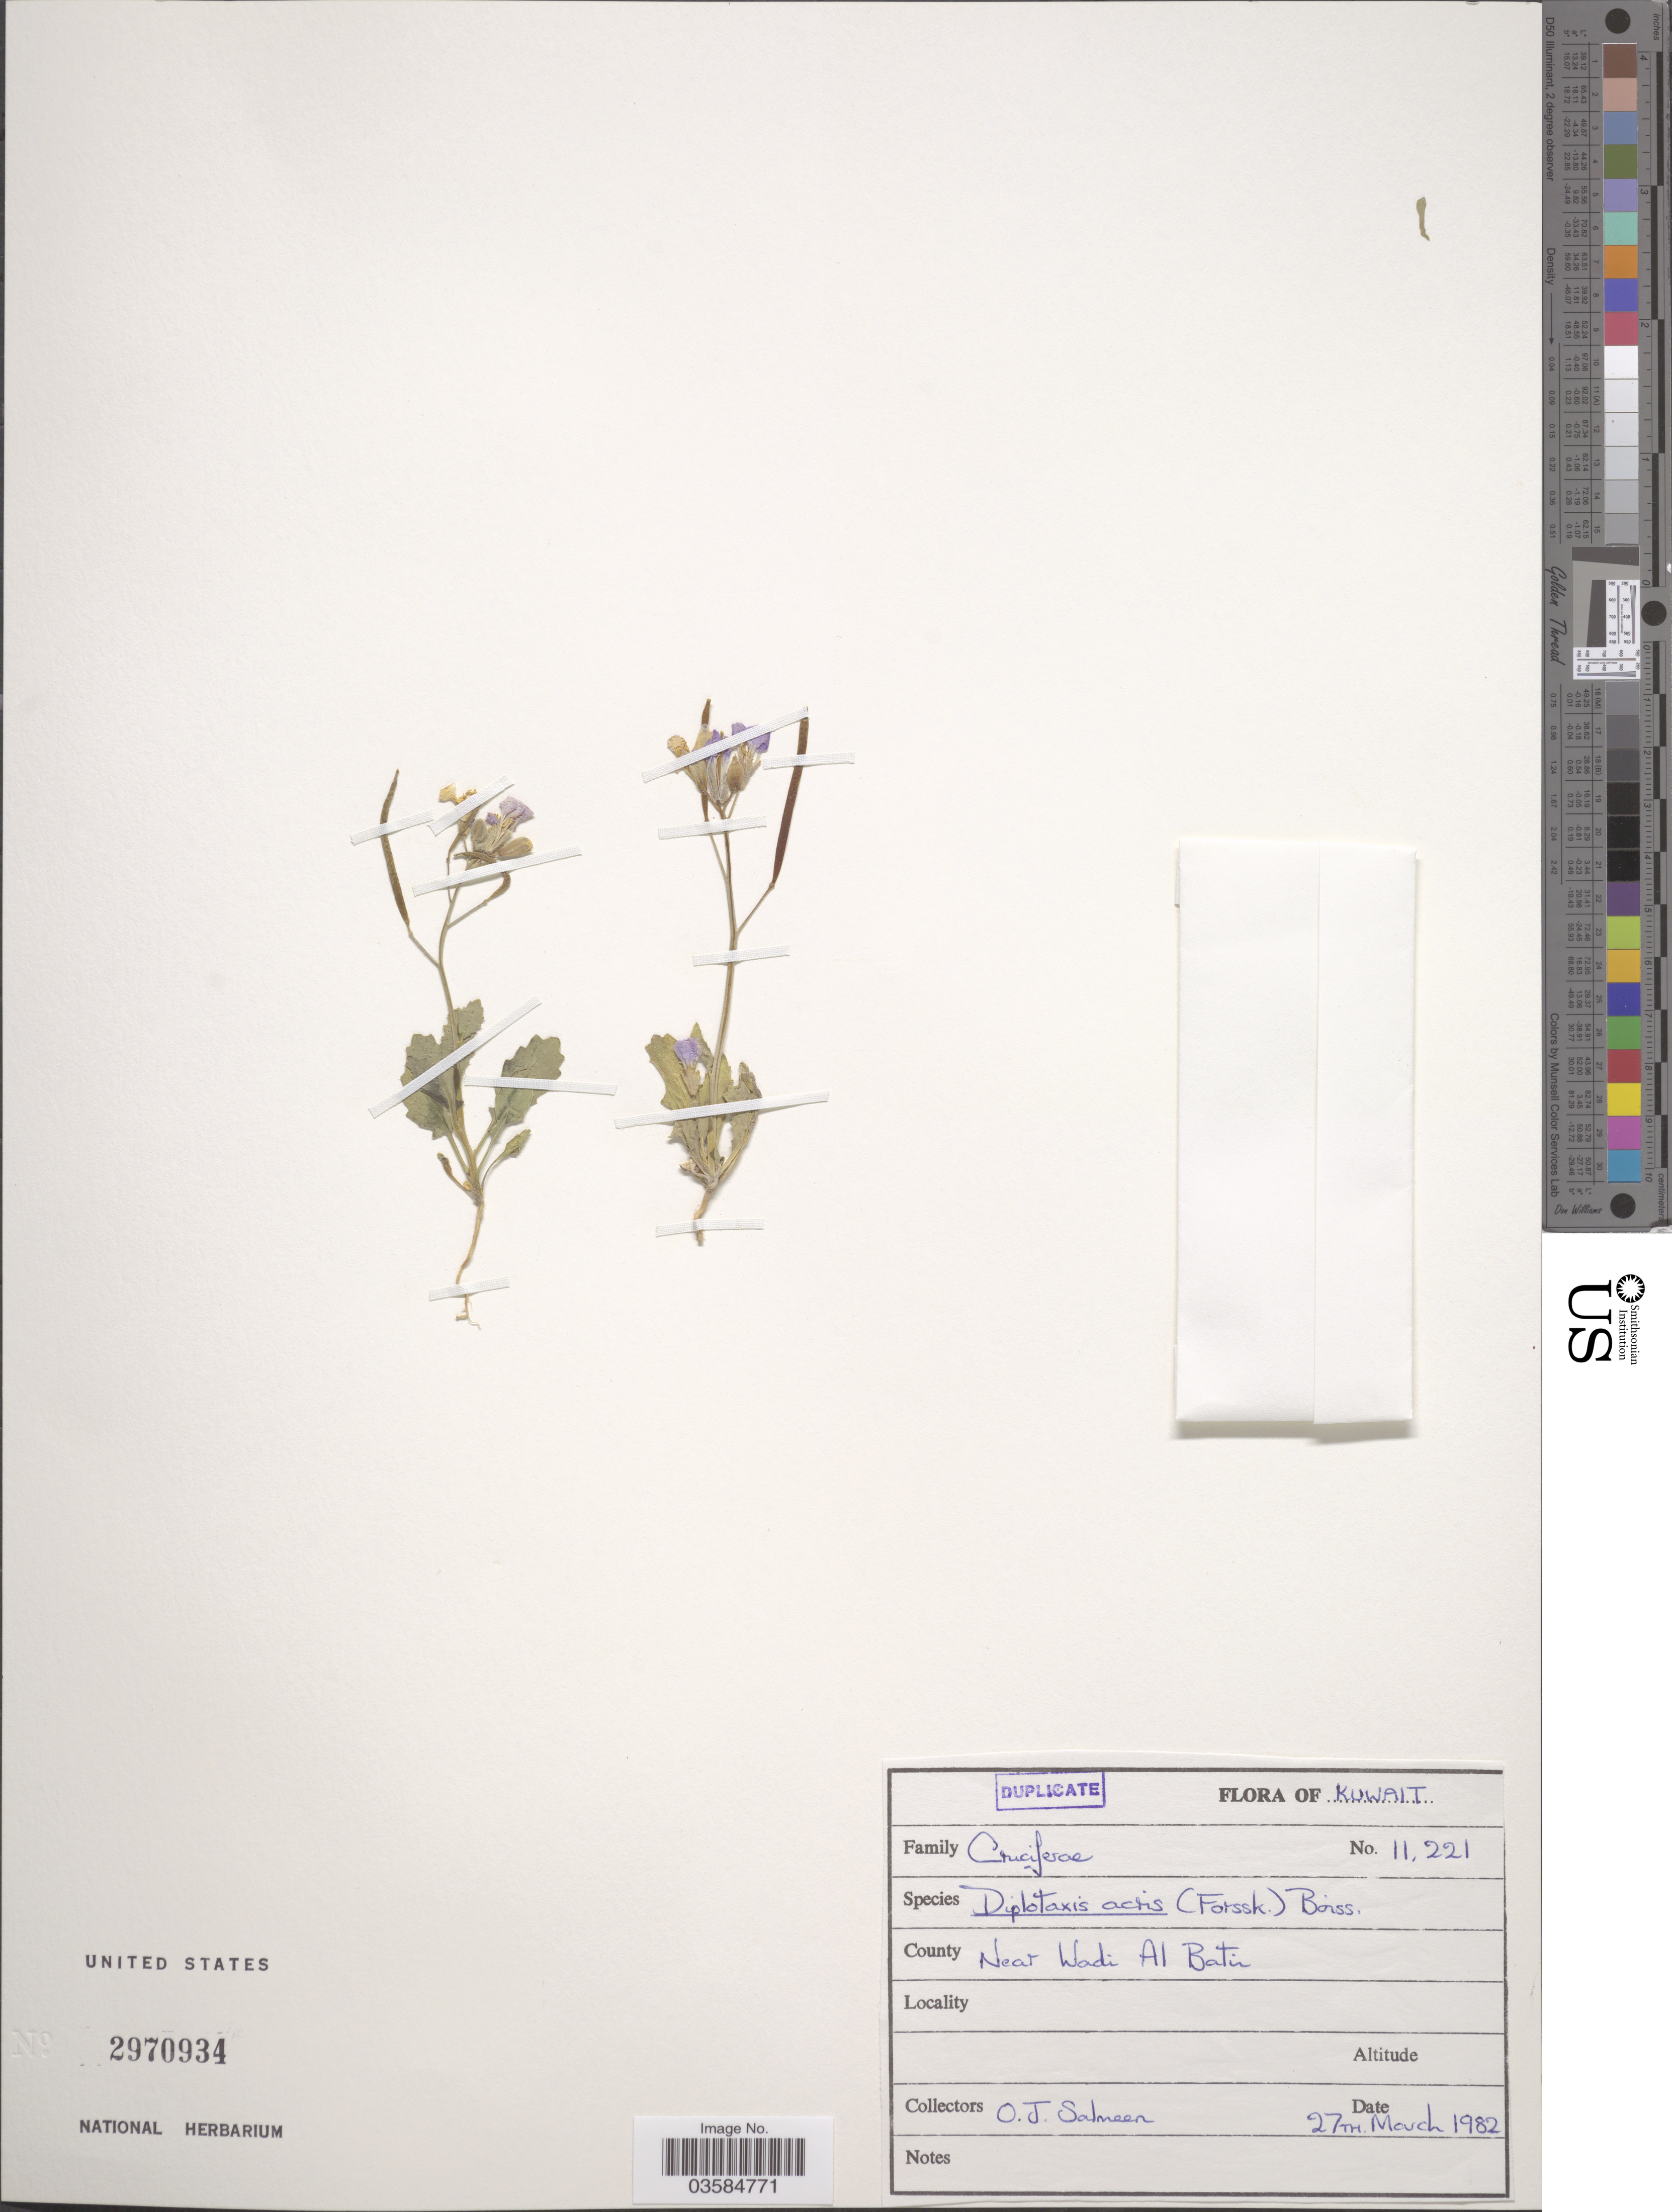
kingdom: Plantae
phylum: Tracheophyta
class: Magnoliopsida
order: Brassicales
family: Brassicaceae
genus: Diplotaxis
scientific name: Diplotaxis acris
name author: (Forssk.) Boiss.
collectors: O. Salmeen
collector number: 11221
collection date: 1982-03-27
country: Kuwait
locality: County near Wadi Al Batin.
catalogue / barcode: US 2970934